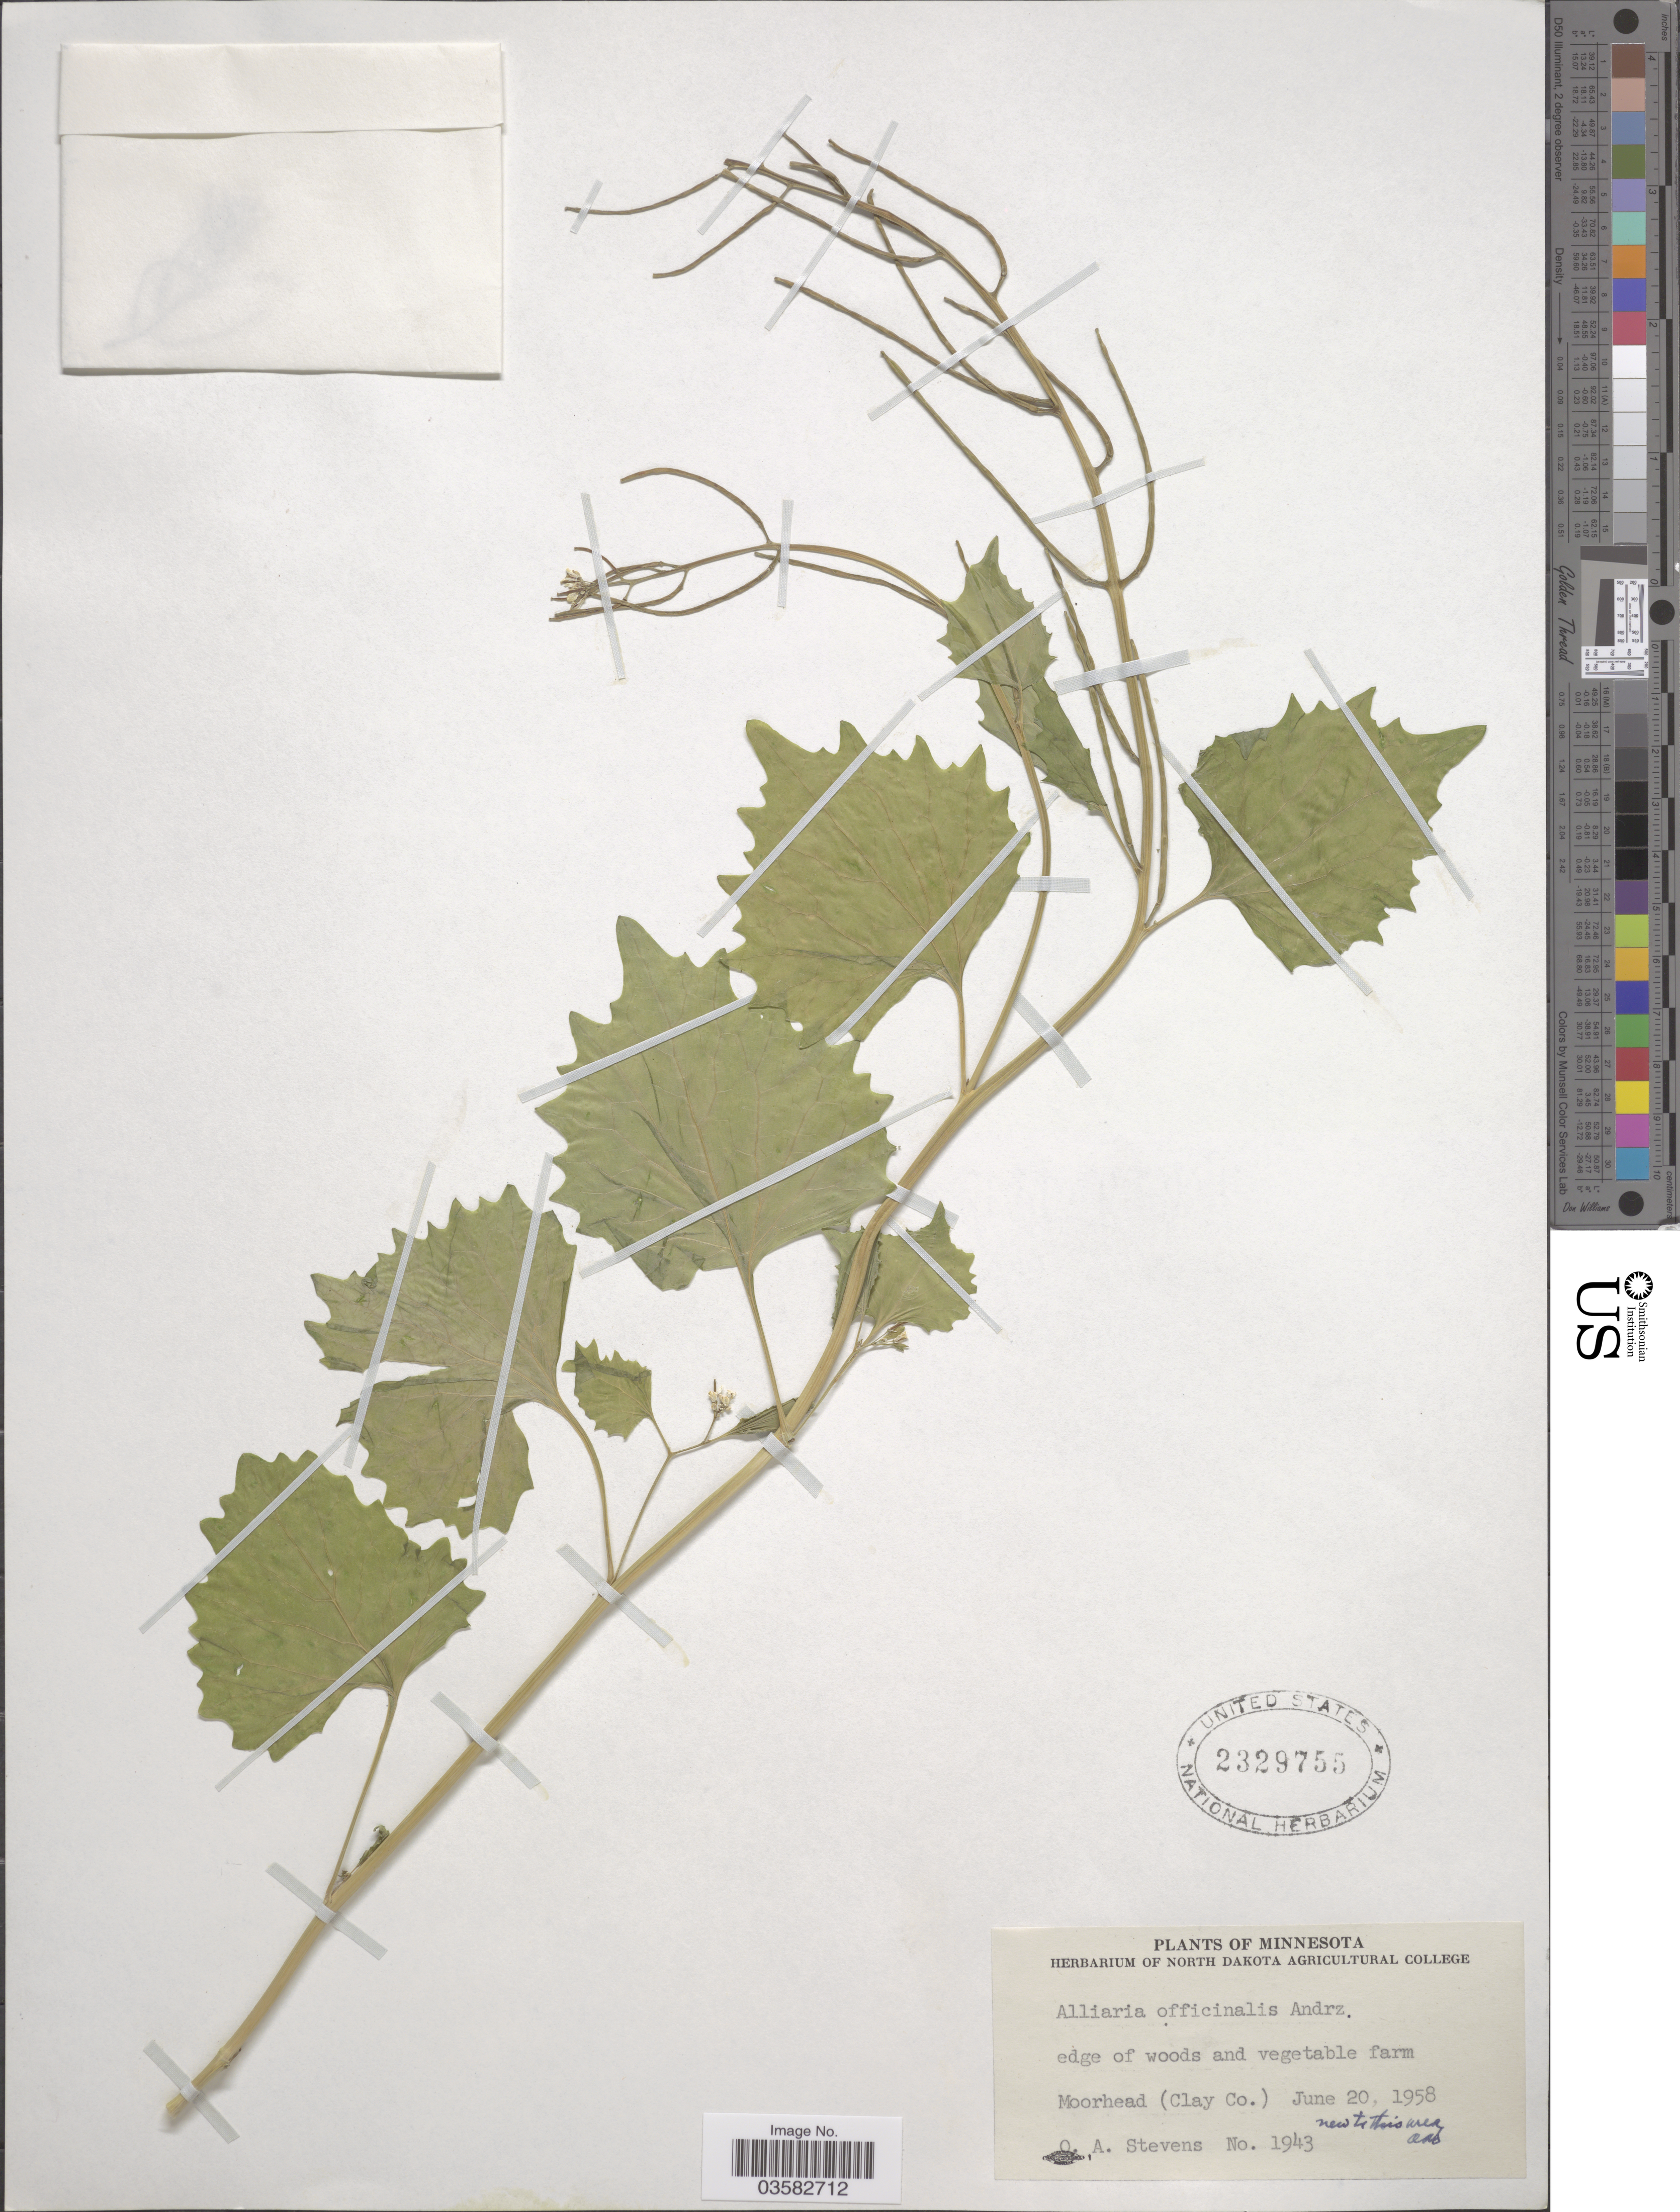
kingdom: Plantae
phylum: Tracheophyta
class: Magnoliopsida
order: Brassicales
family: Brassicaceae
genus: Alliaria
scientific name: Alliaria officinalis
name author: Andrz. ex DC.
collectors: O. A. Stevens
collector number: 1943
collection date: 1958-06-20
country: United States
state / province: Minnesota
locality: Moorhead (Clay Co.).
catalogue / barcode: US 2329755